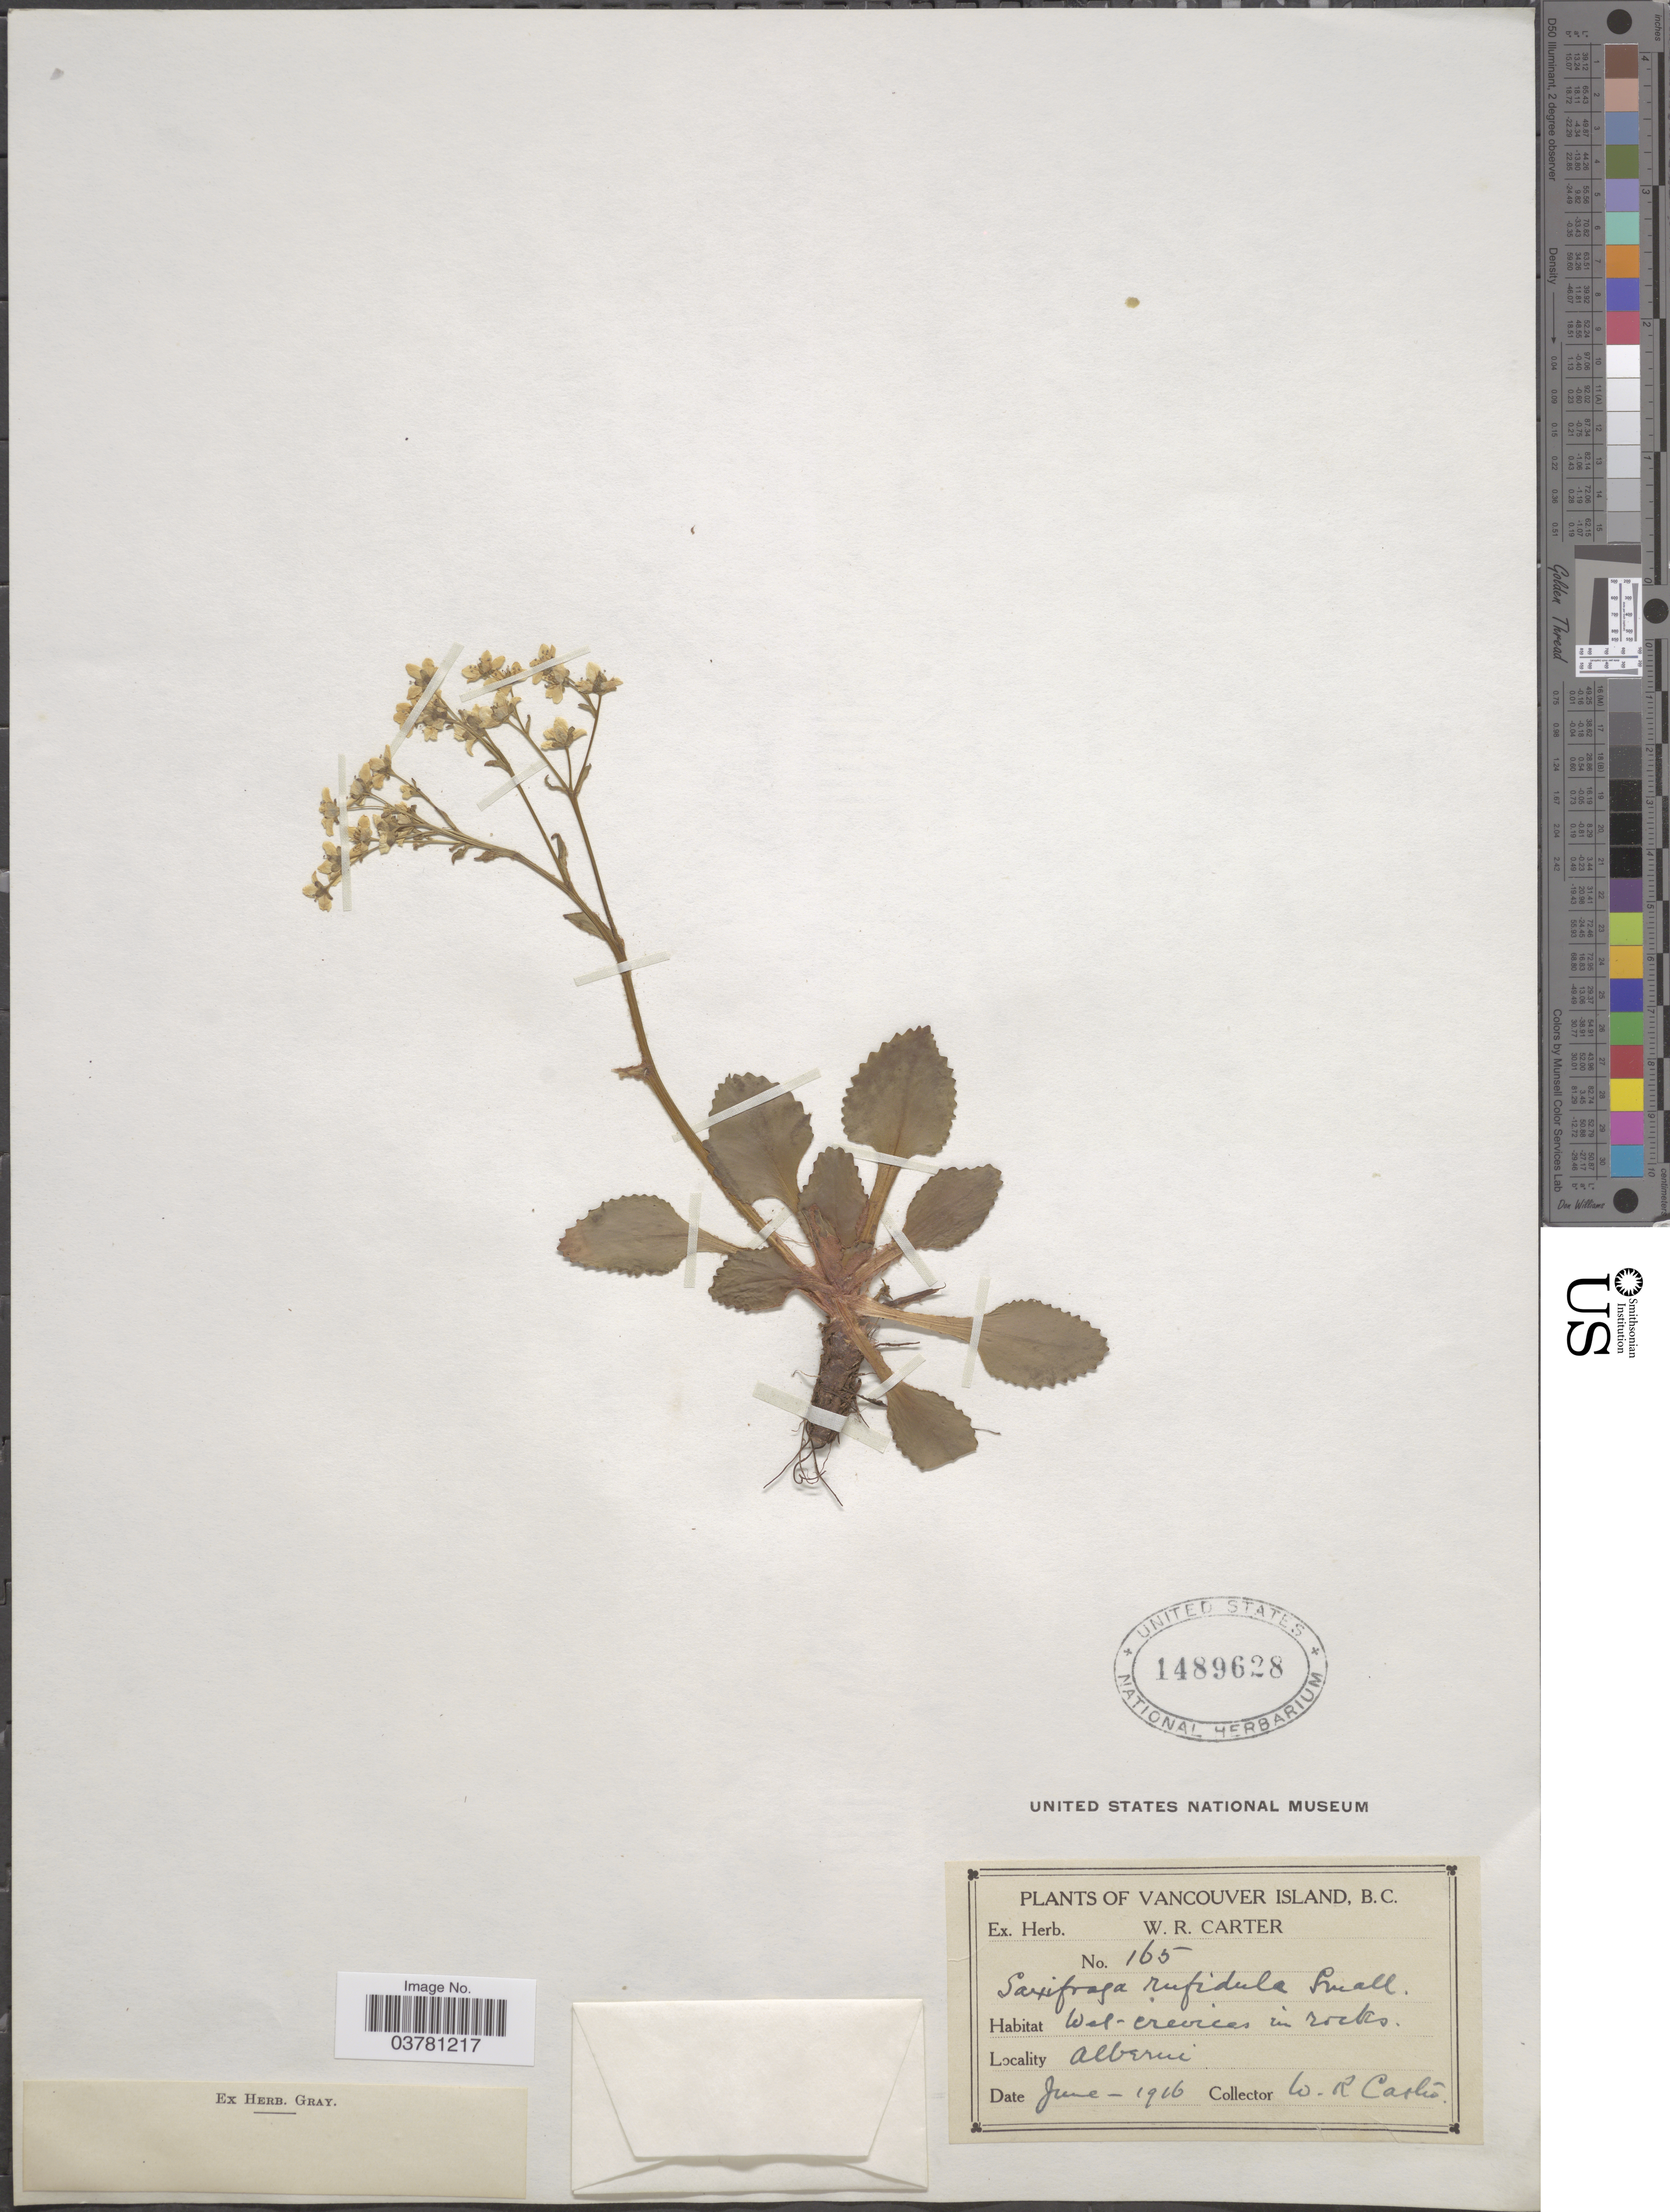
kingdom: Plantae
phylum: Tracheophyta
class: Magnoliopsida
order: Saxifragales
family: Saxifragaceae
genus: Micranthes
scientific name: Micranthes rufidula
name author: Small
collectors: W. R. Carter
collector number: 165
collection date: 1916-06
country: Canada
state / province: British Columbia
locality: Vancouver Island, B.C. Alberni.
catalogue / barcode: US 1489628